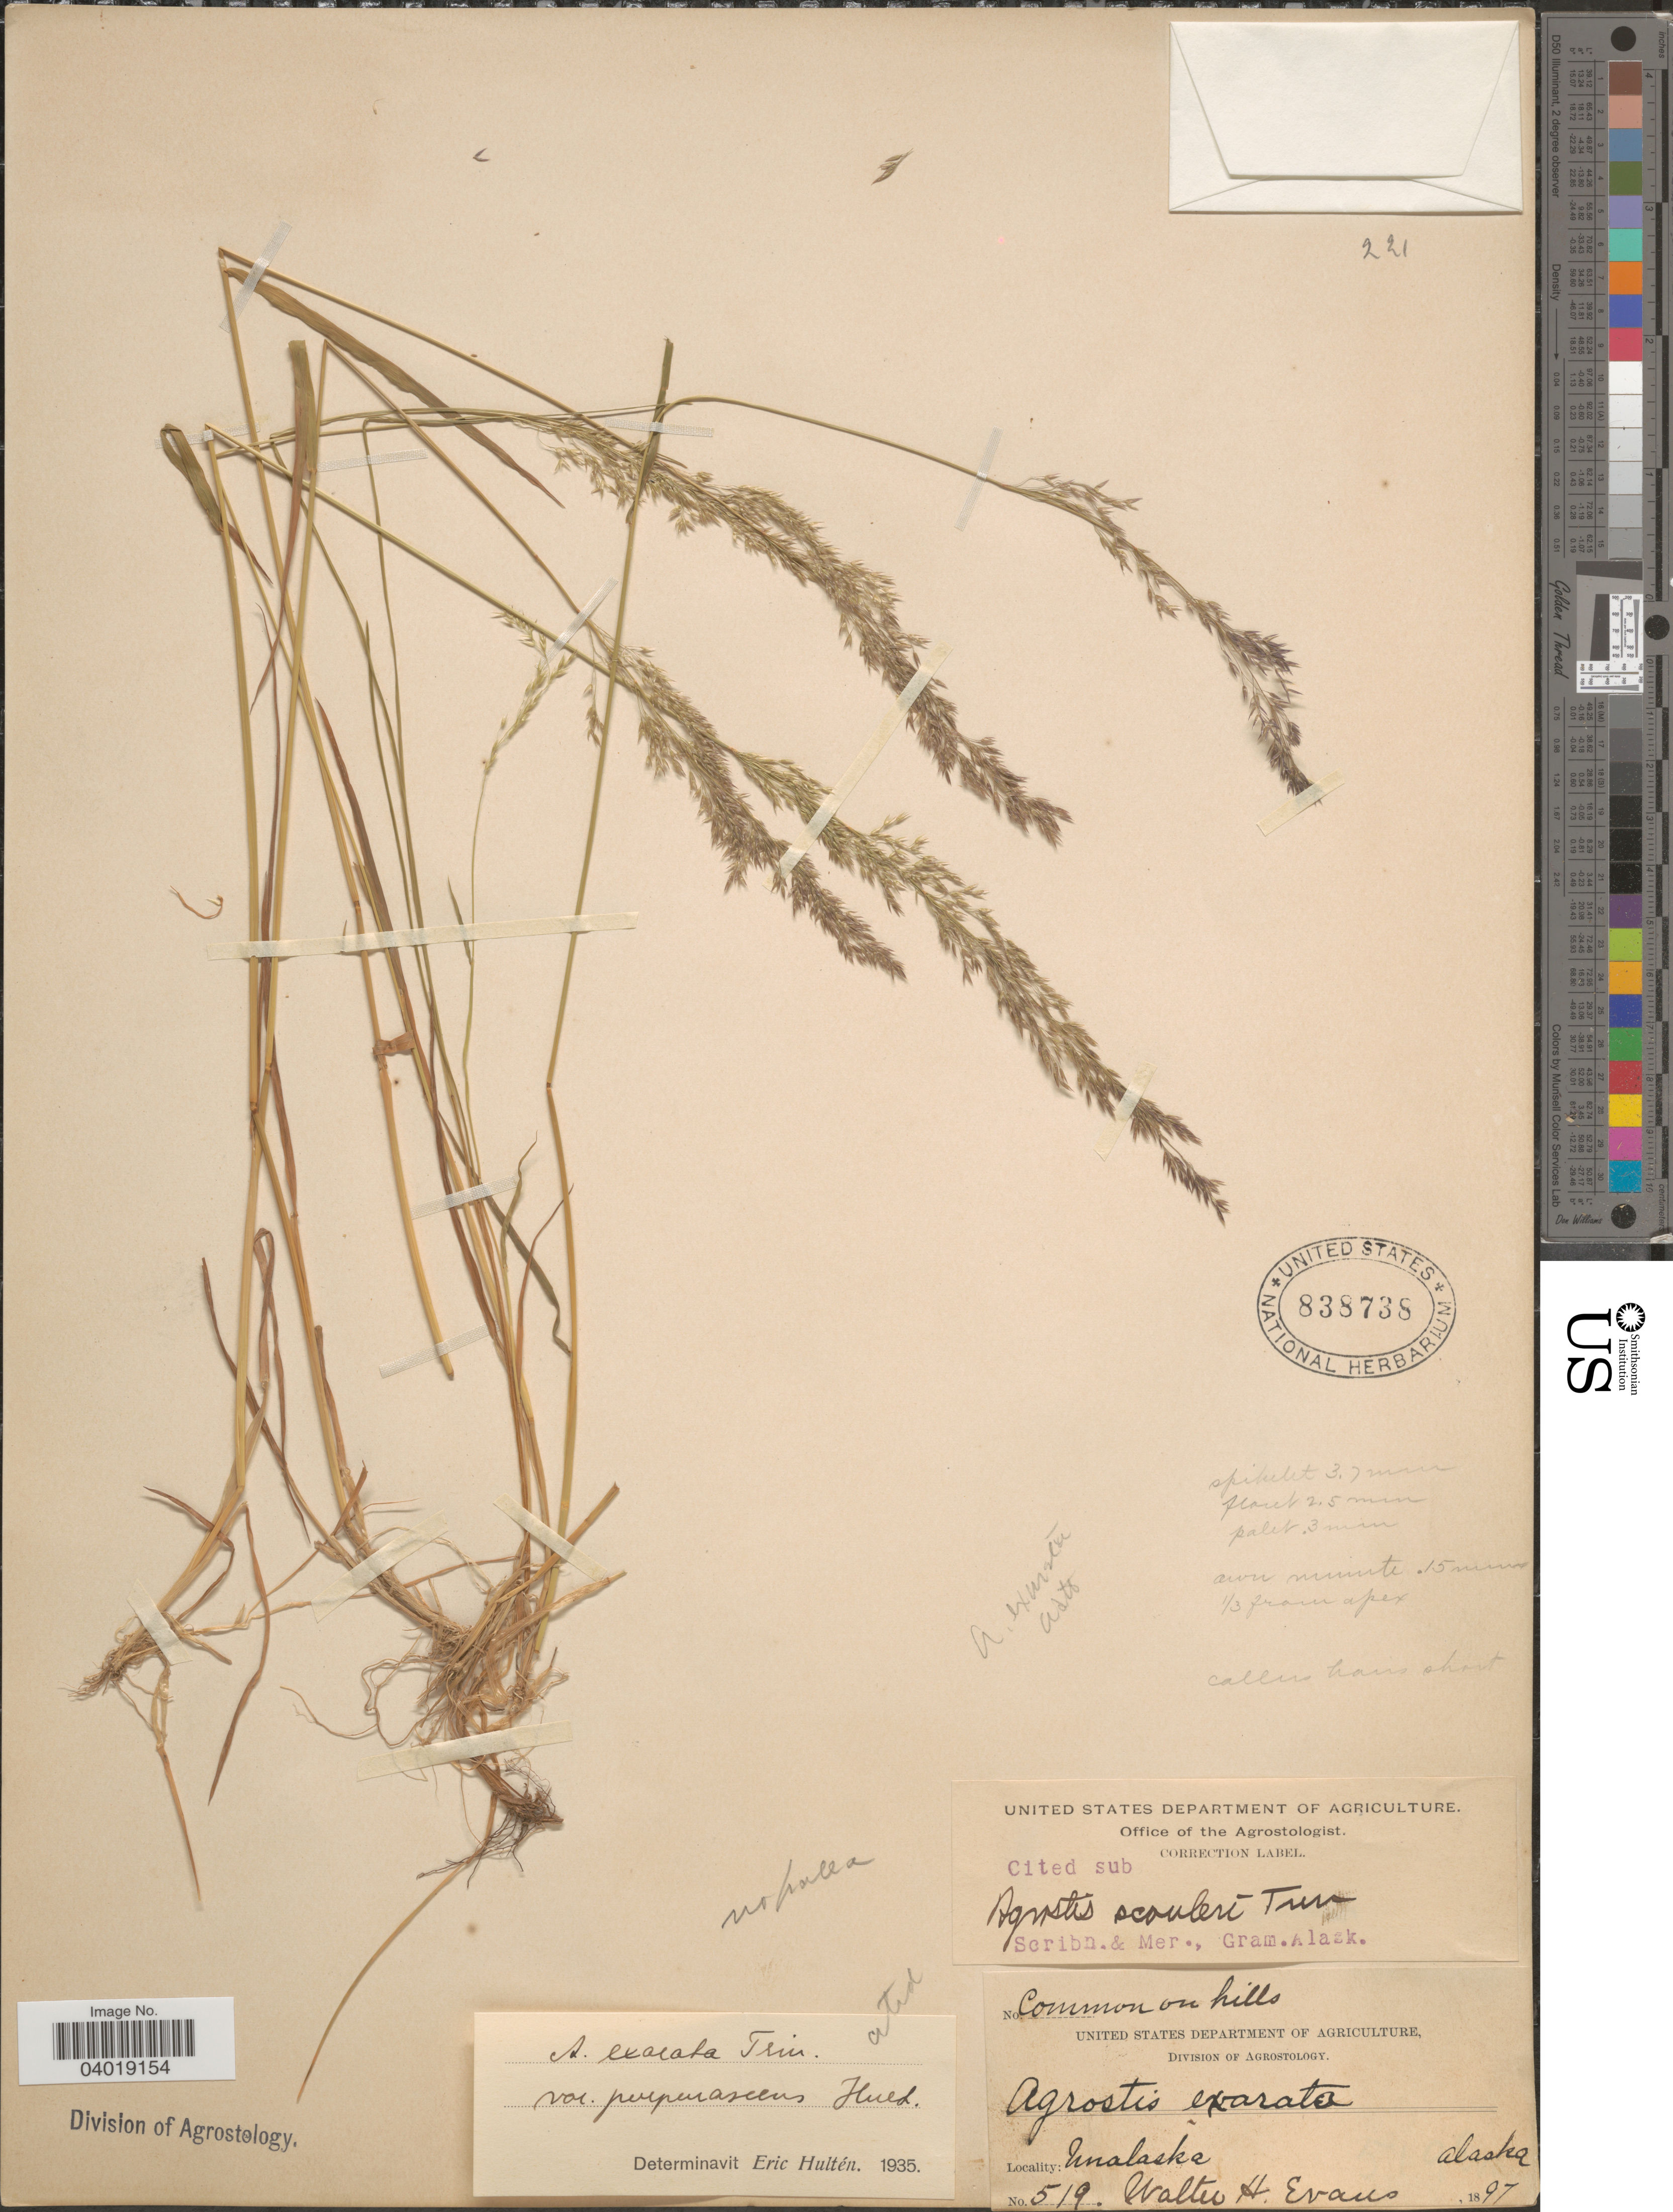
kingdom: Plantae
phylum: Tracheophyta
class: Liliopsida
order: Poales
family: Poaceae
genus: Agrostis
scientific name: Agrostis exarata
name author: Trin.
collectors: W. H. Evans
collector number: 519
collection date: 1897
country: United States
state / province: Alaska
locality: Unalaska.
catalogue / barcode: US 838738